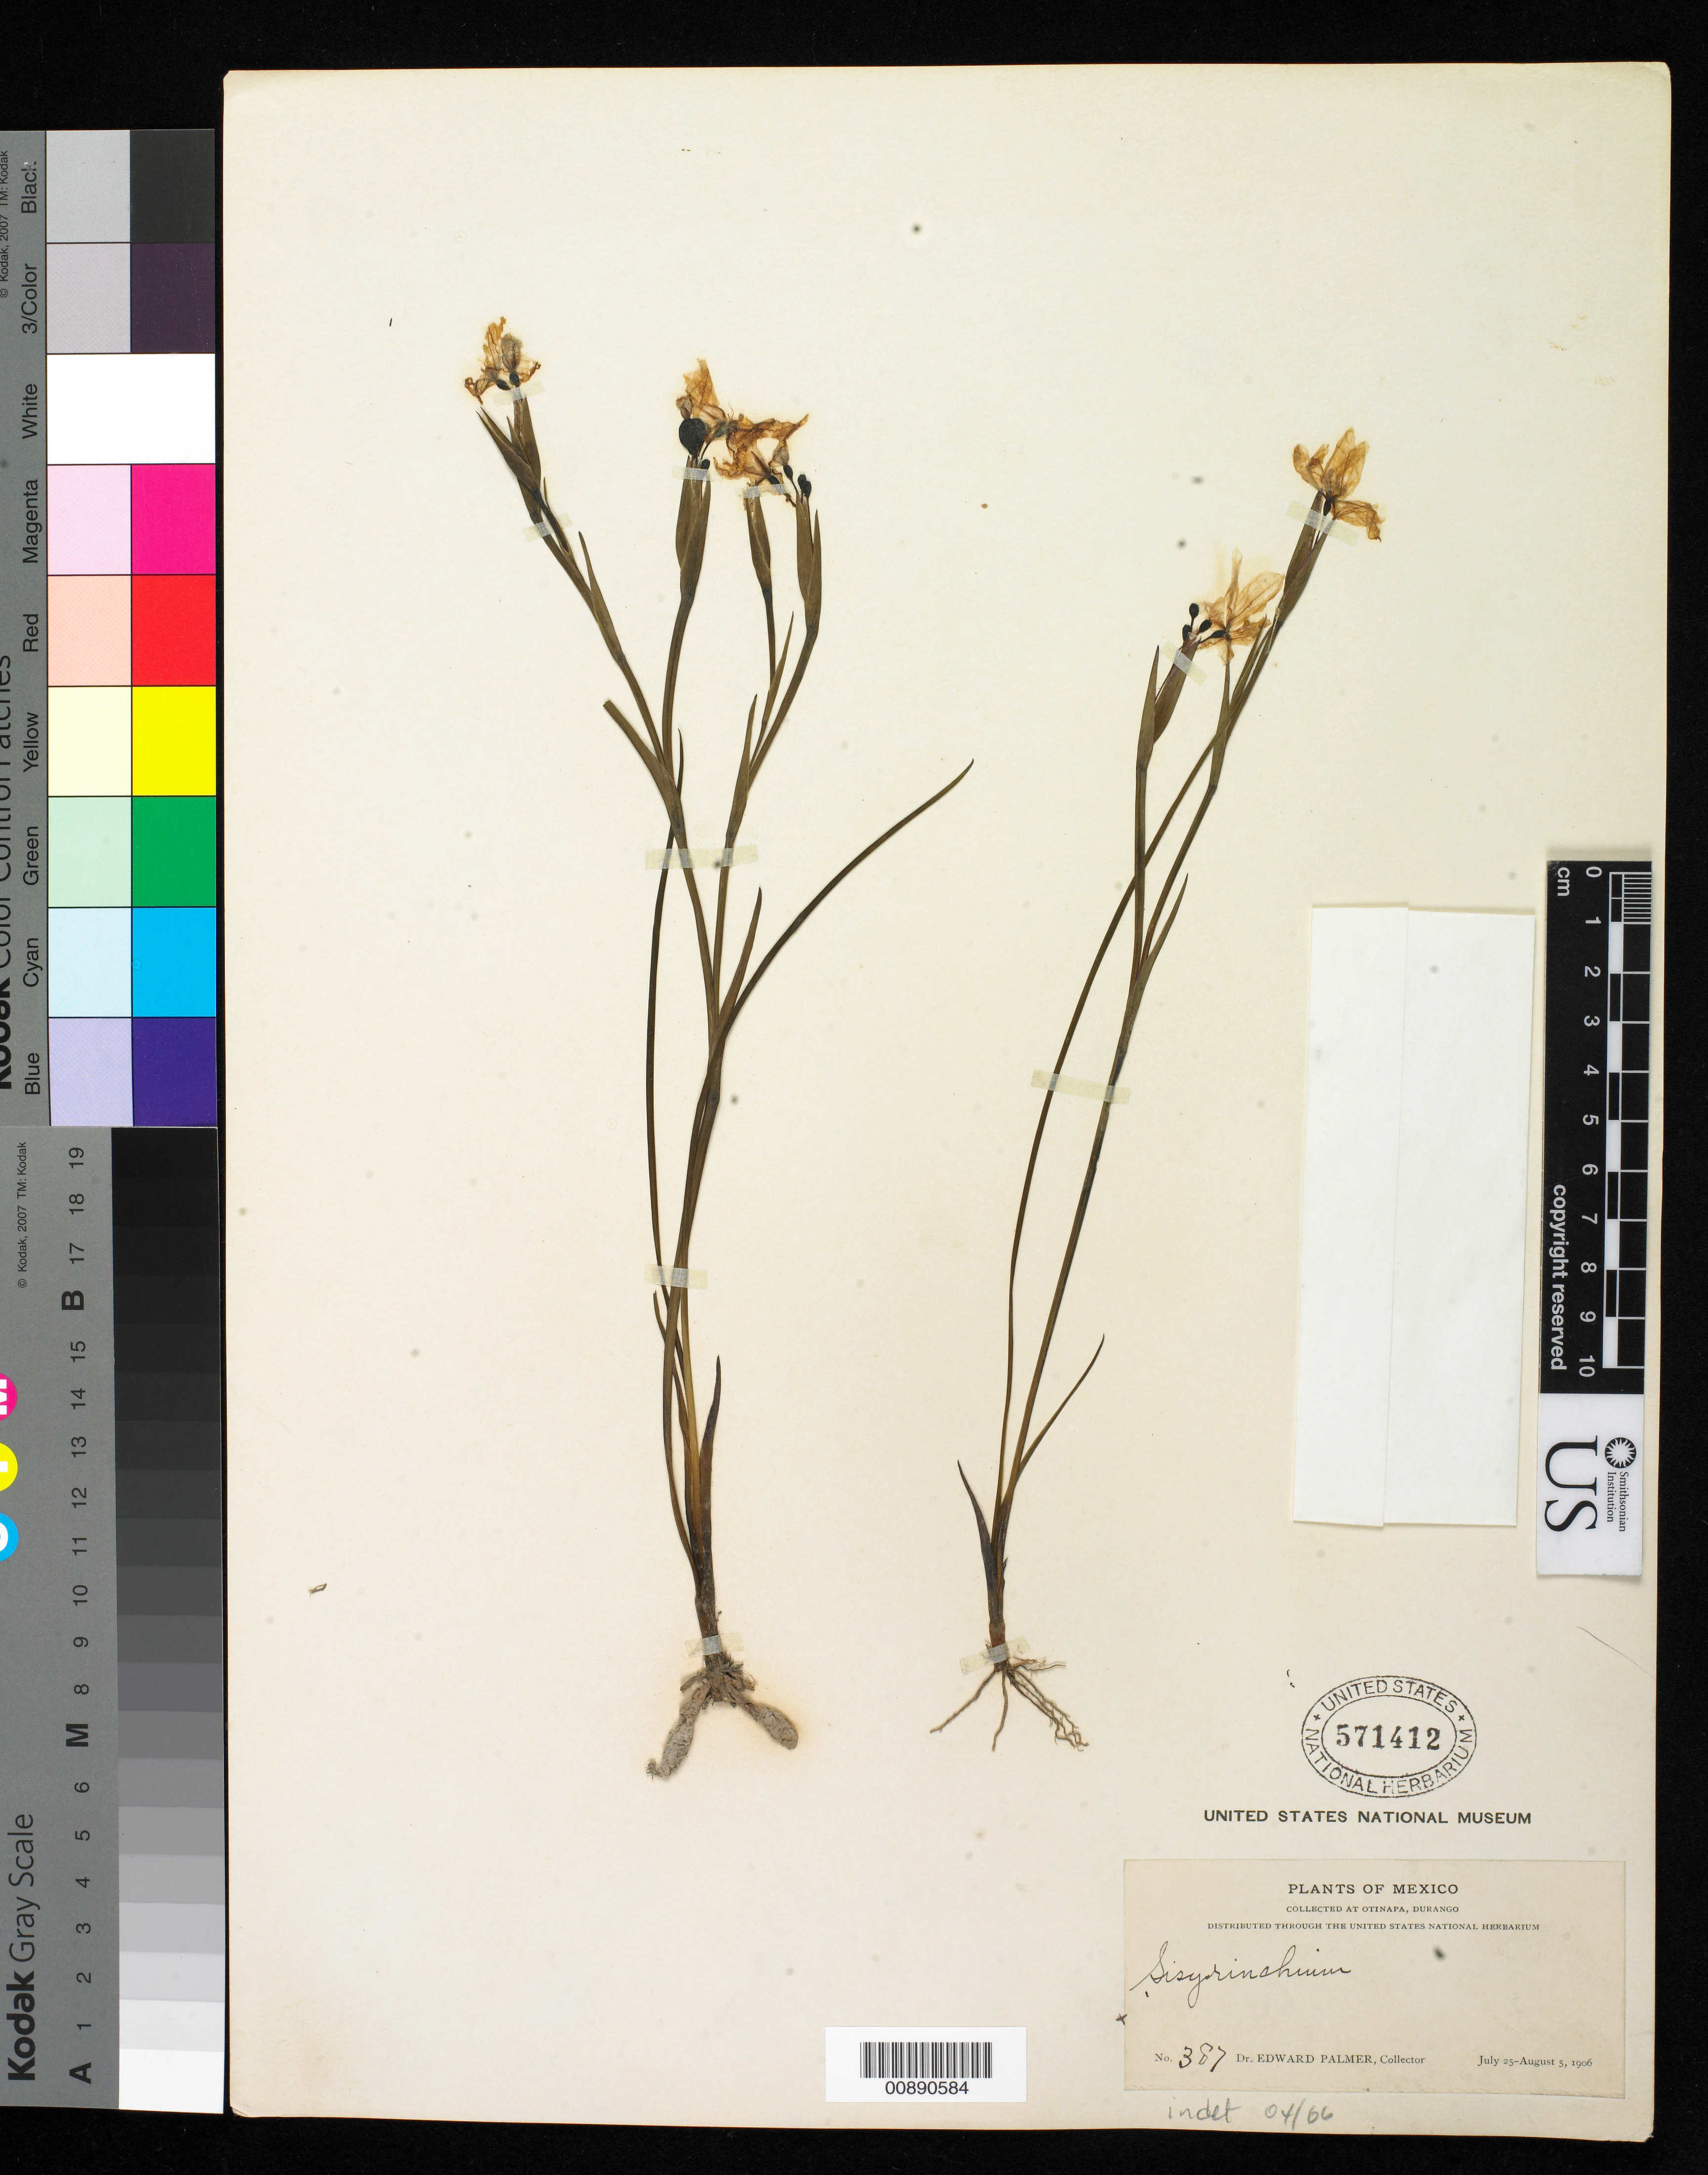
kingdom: Plantae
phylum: Tracheophyta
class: Liliopsida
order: Asparagales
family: Iridaceae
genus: Sisyrinchium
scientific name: Sisyrinchium sp.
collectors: E. Palmer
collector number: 387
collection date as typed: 25 Jul 1906 to 05 Aug 1906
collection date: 1906-07-25/1906-08-05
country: Mexico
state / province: Durango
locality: Otinapa, Durango.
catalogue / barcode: US 571412